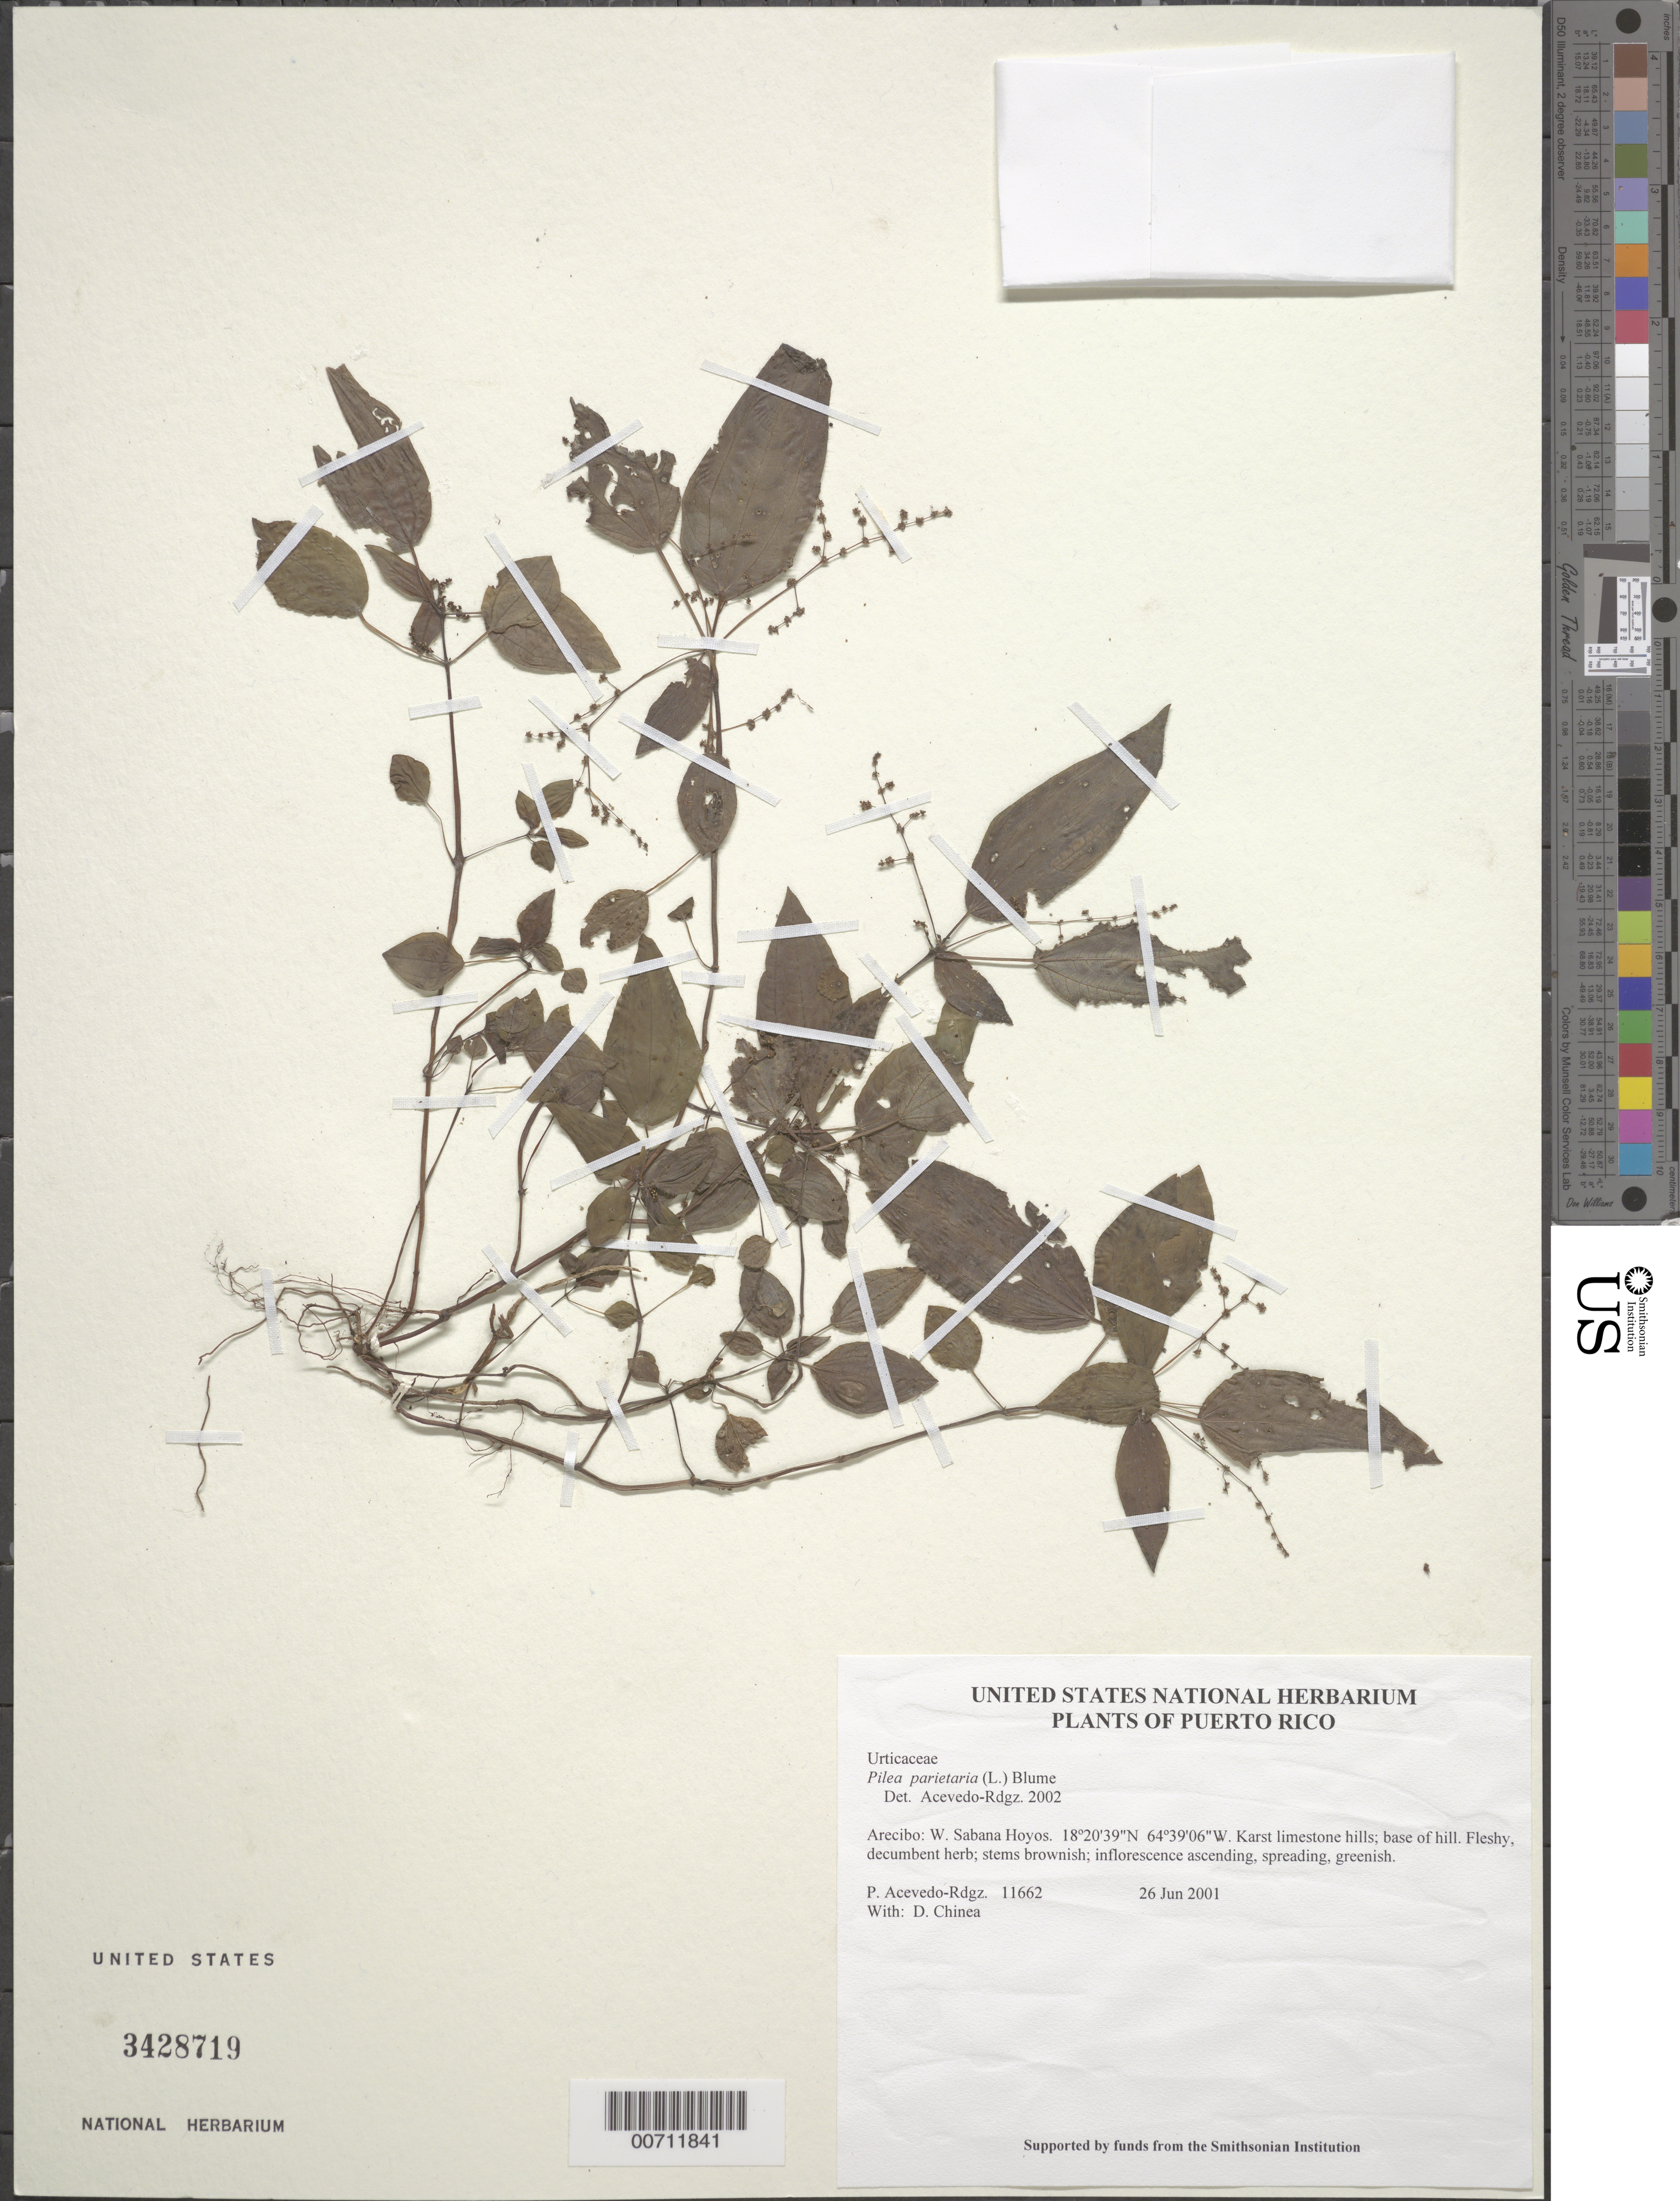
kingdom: Plantae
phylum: Tracheophyta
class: Magnoliopsida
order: Rosales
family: Urticaceae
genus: Pilea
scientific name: Pilea parietaria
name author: (L.) Blume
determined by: Acevedo-Rodríguez, P., (BOT), Smithsonian Institution - National Museum of Natural History (UNITED STATES)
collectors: P. Acevedo-Rodr. & D. Chinea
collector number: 11662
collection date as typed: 26 Jun 2001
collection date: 2001-06-26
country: Puerto Rico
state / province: Arecibo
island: Puerto Rico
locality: Arecibo: W. Sabana Hoyos.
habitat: Karst limestone hills; base of hill.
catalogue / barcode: US 3428719